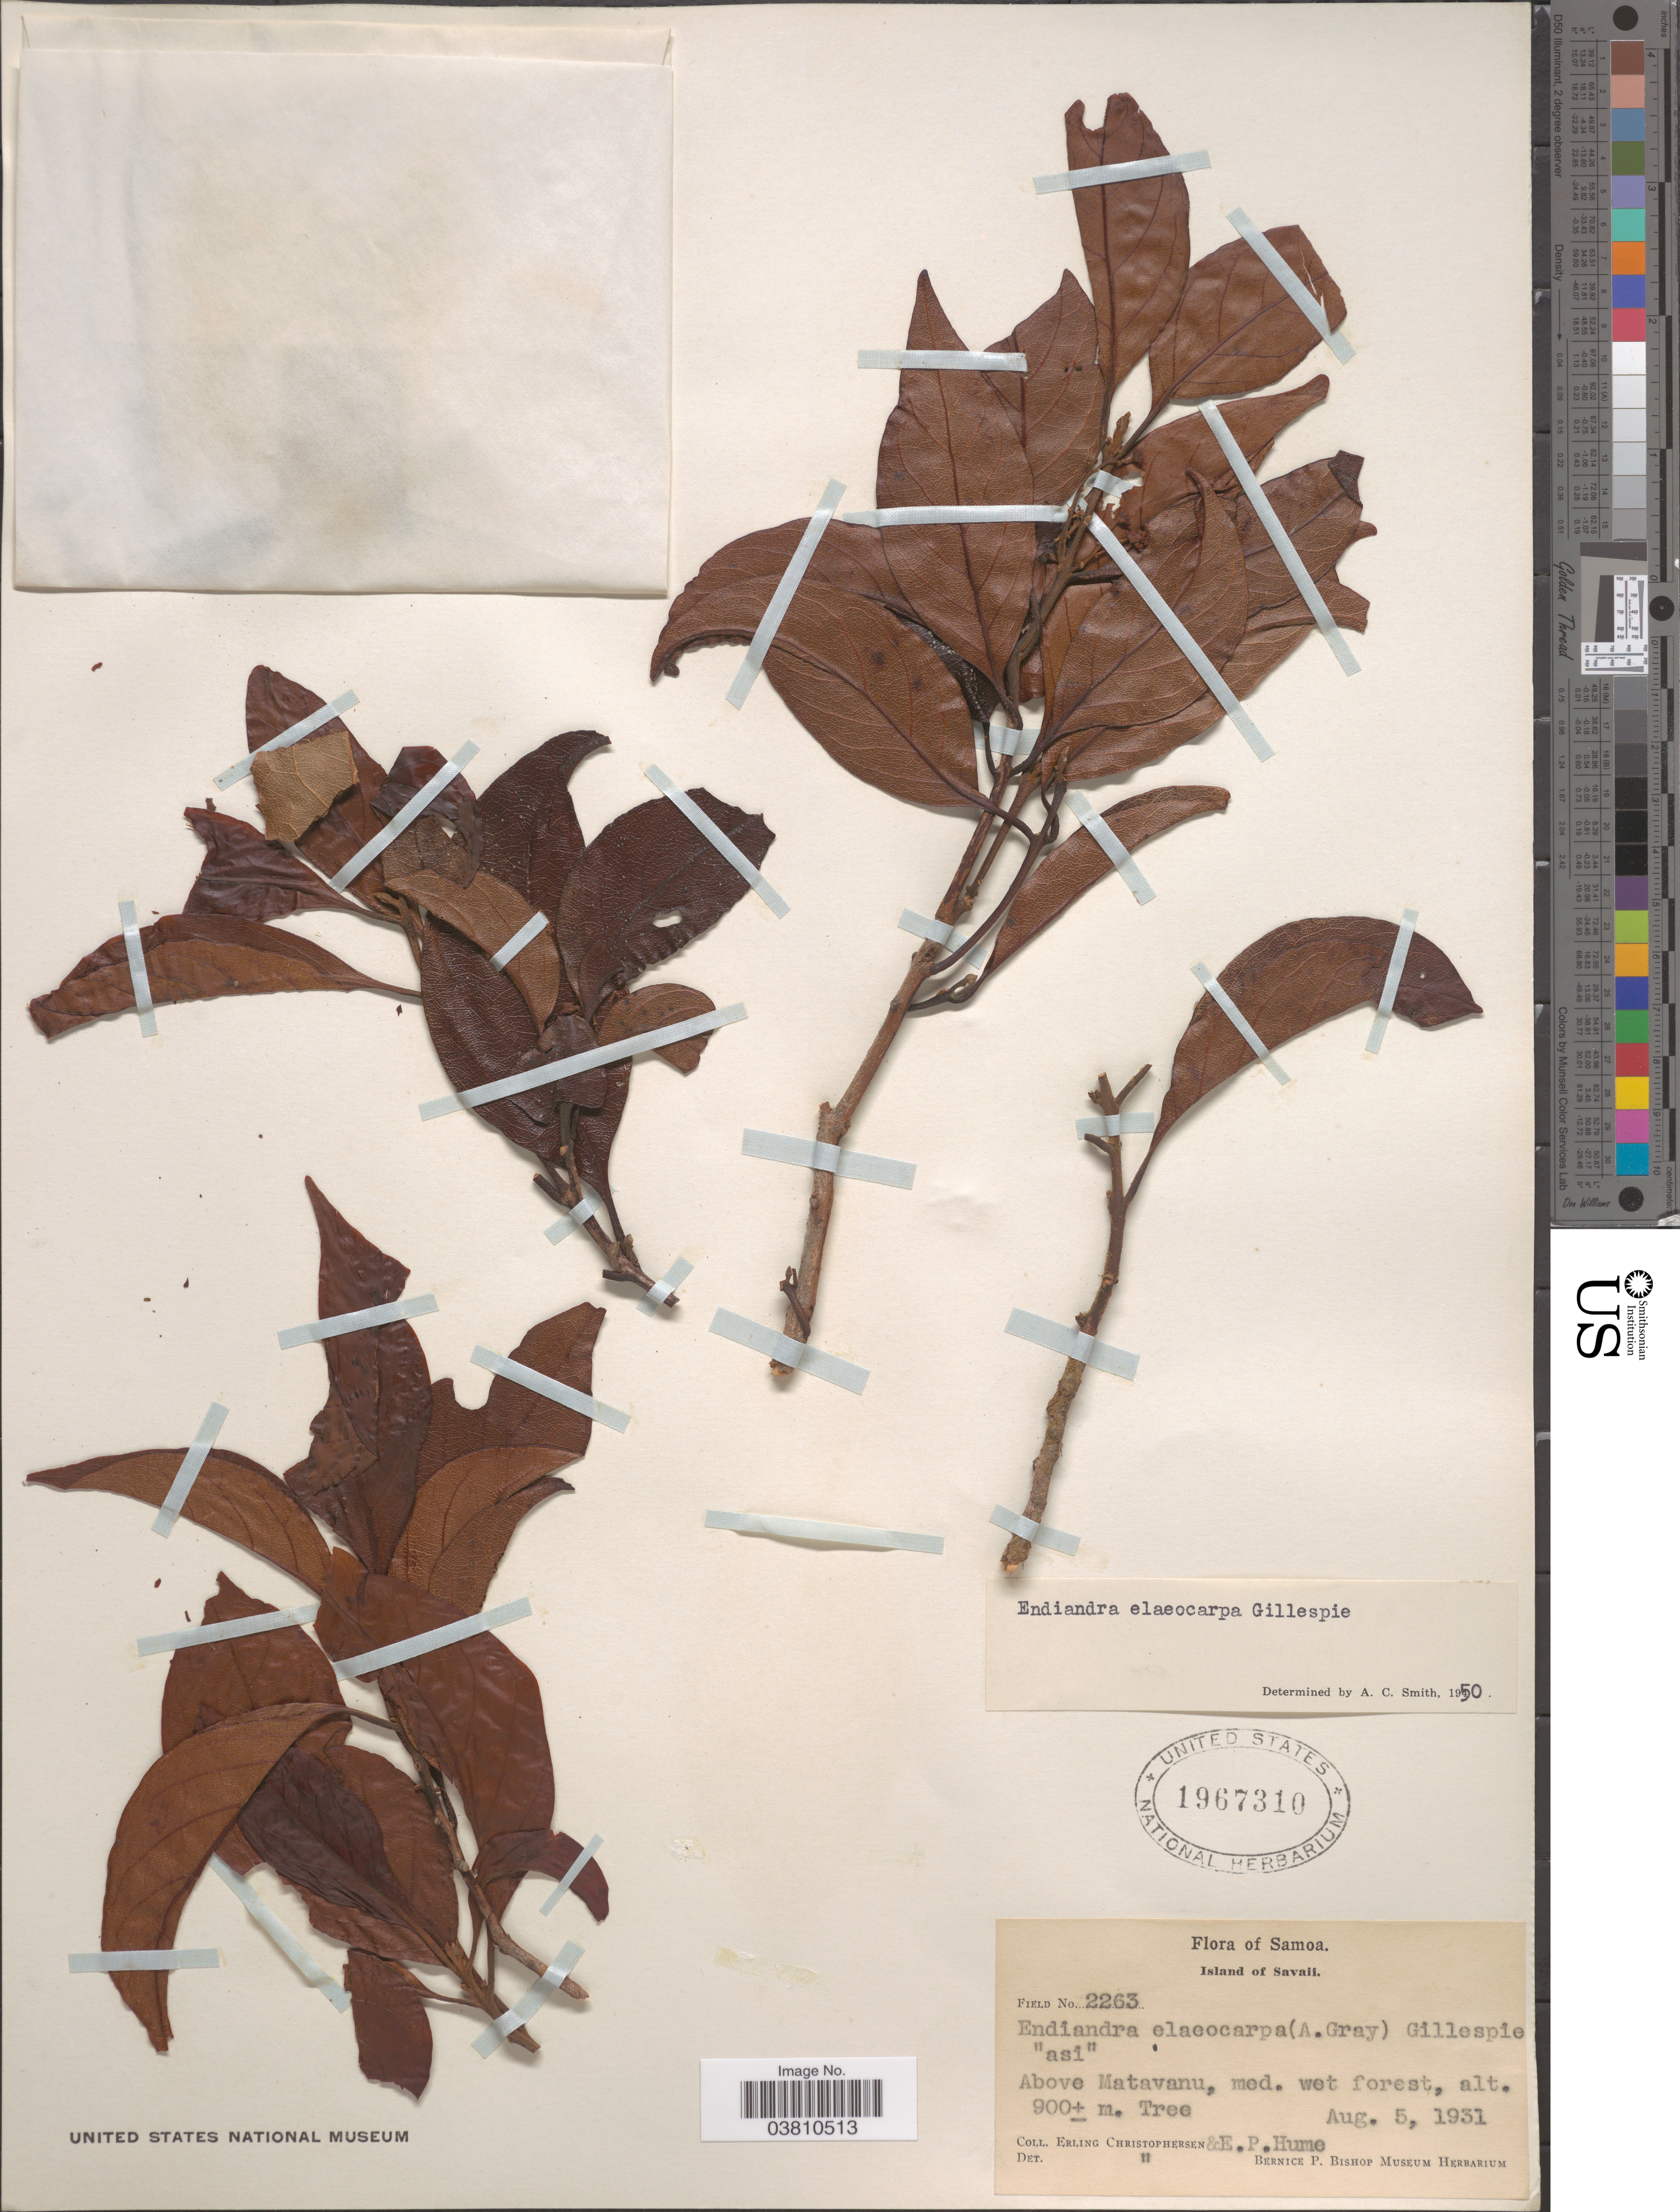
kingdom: Plantae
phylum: Tracheophyta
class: Magnoliopsida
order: Laurales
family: Lauraceae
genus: Endiandra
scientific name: Endiandra elaeocarpa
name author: Gillespie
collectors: E. Christophersen & E. P. Hume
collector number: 2263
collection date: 1931-08-05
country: Samoa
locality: Samoa. Island of Savaii. Above Matavanu, med. wet forest.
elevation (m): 900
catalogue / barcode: US 1967310